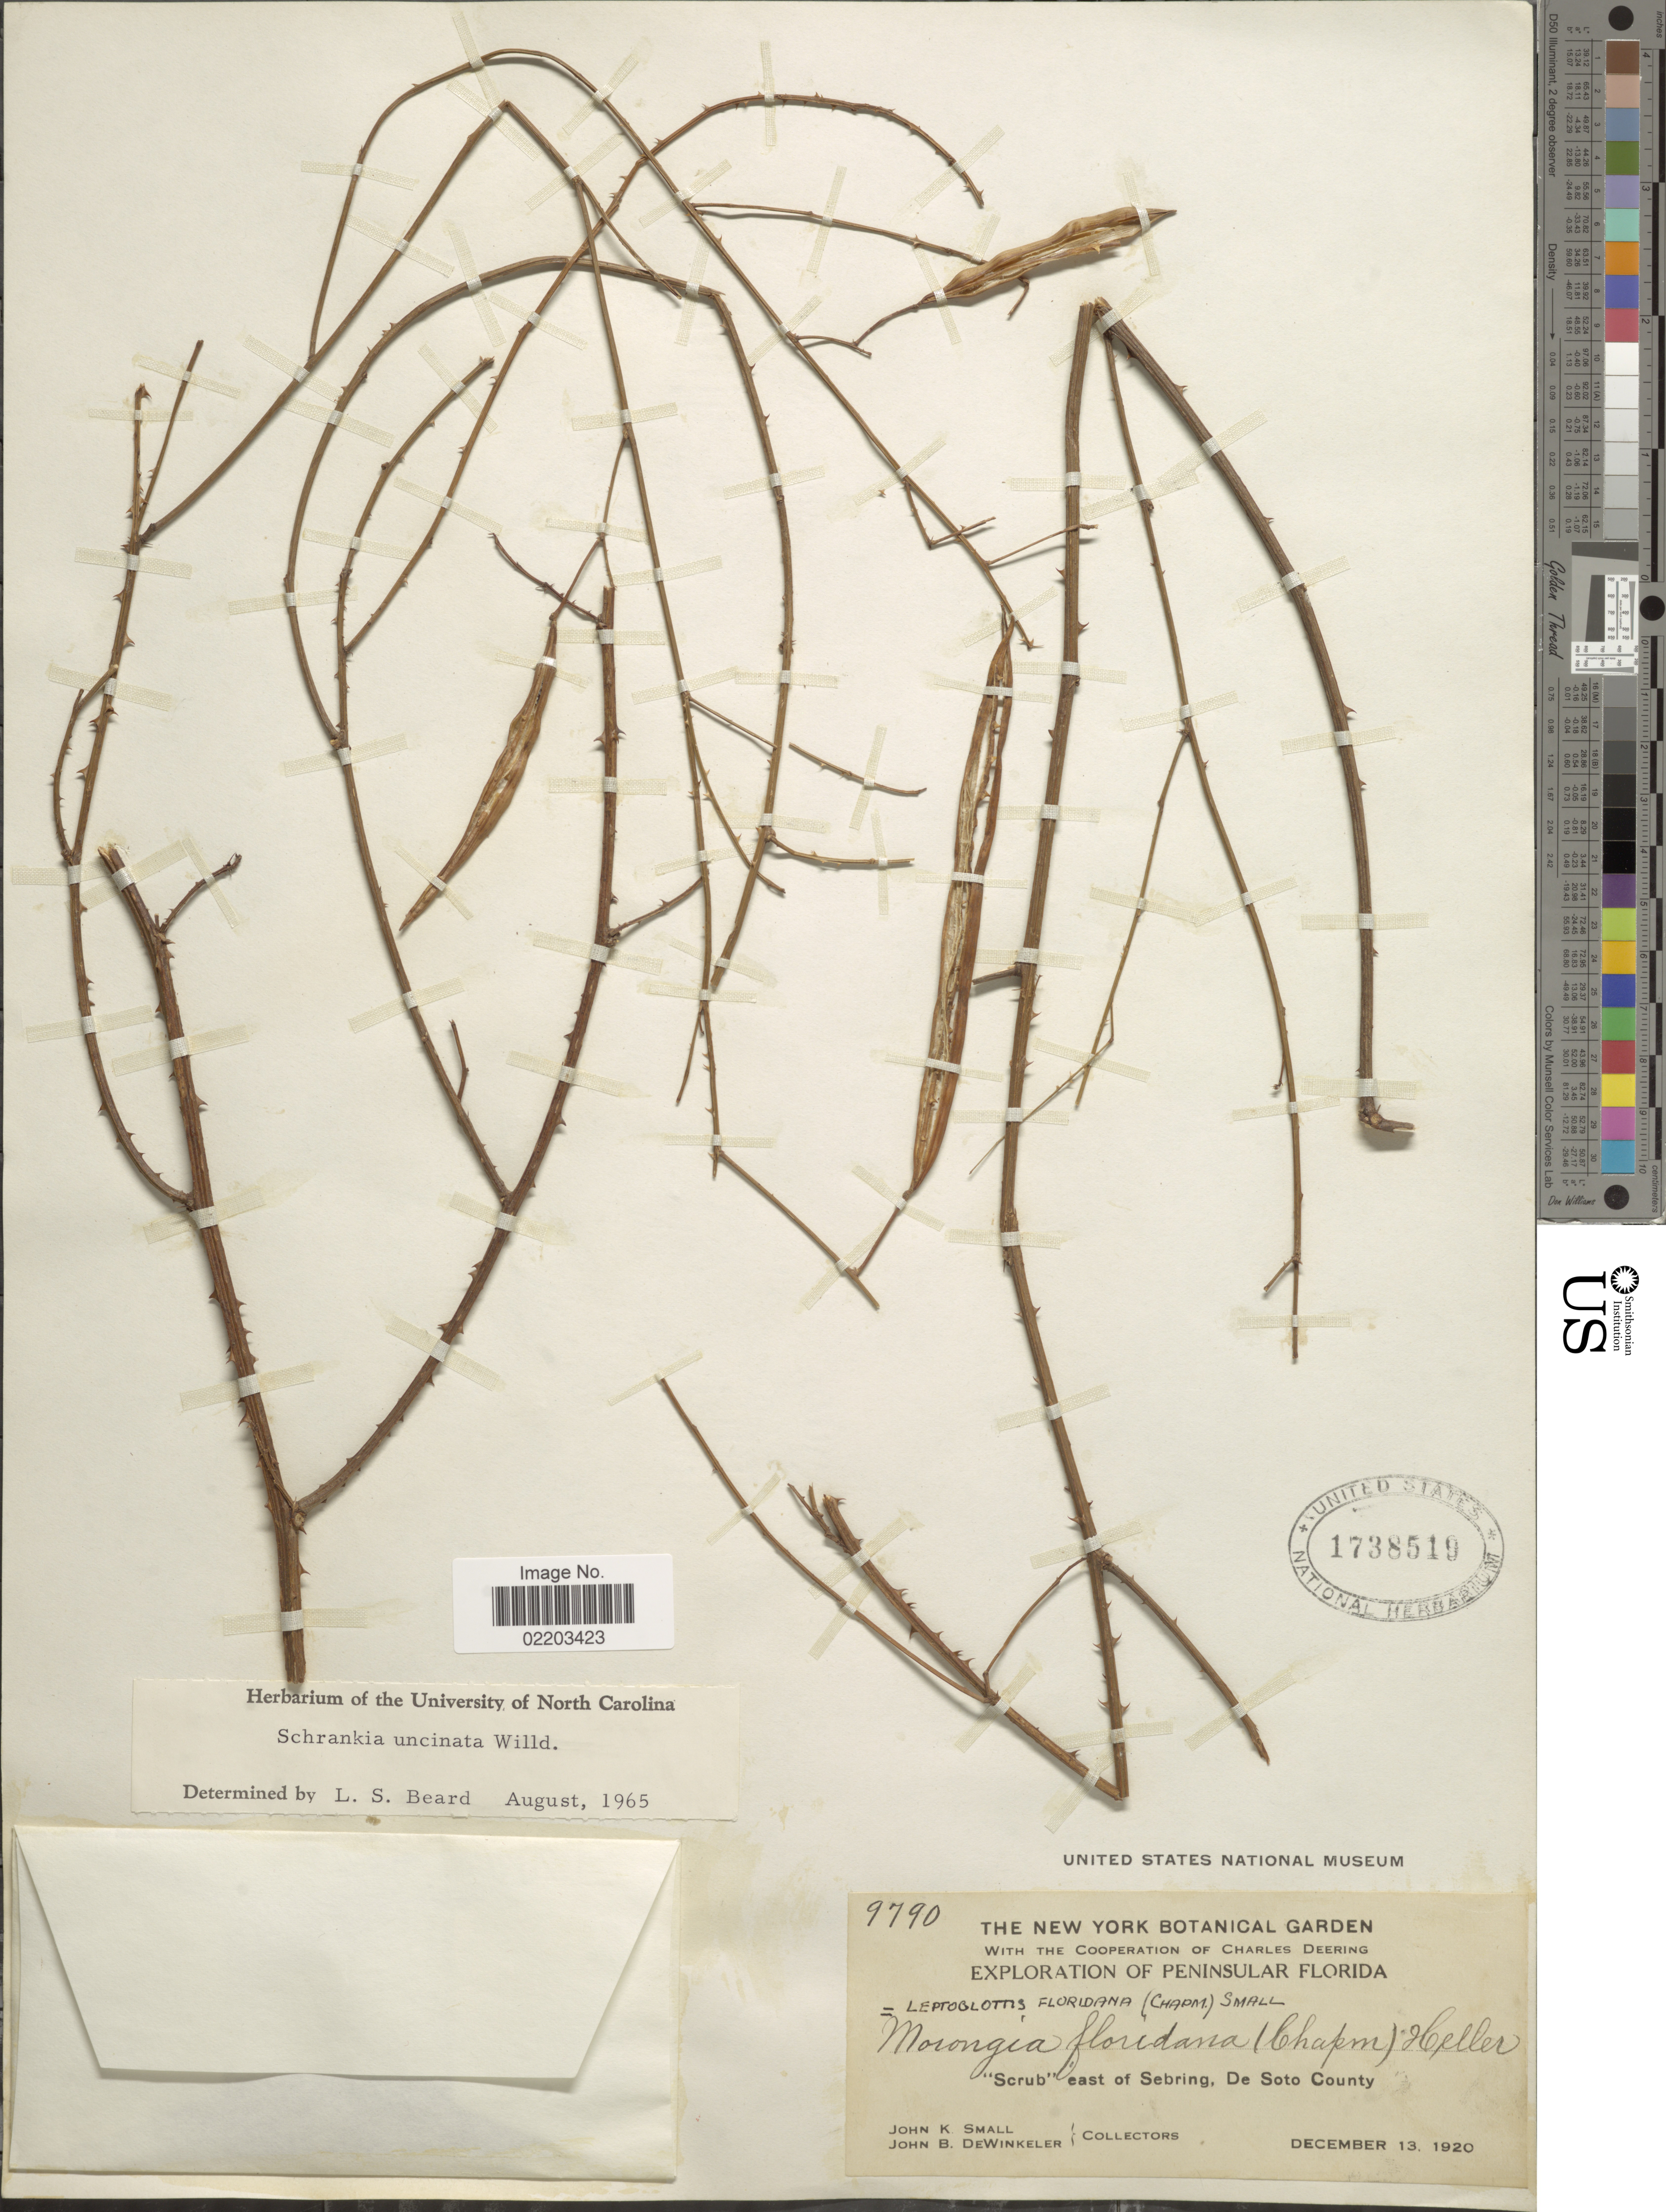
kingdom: Plantae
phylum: Tracheophyta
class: Magnoliopsida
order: Fabales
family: Fabaceae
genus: Mimosa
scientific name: Mimosa floridana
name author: (Chapm.) Weakley & Flores-Cruz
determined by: Strong, M. T., (US), Smithsonian Institution - National Museum of Natural History (UNITED STATES)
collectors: J. K. Small & J. B. Dewinkeler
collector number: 9790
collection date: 1920-12-13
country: United States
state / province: Florida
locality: Peninsular Florida, 'Scrub' East of Sebring, De Soto County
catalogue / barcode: US 1738519